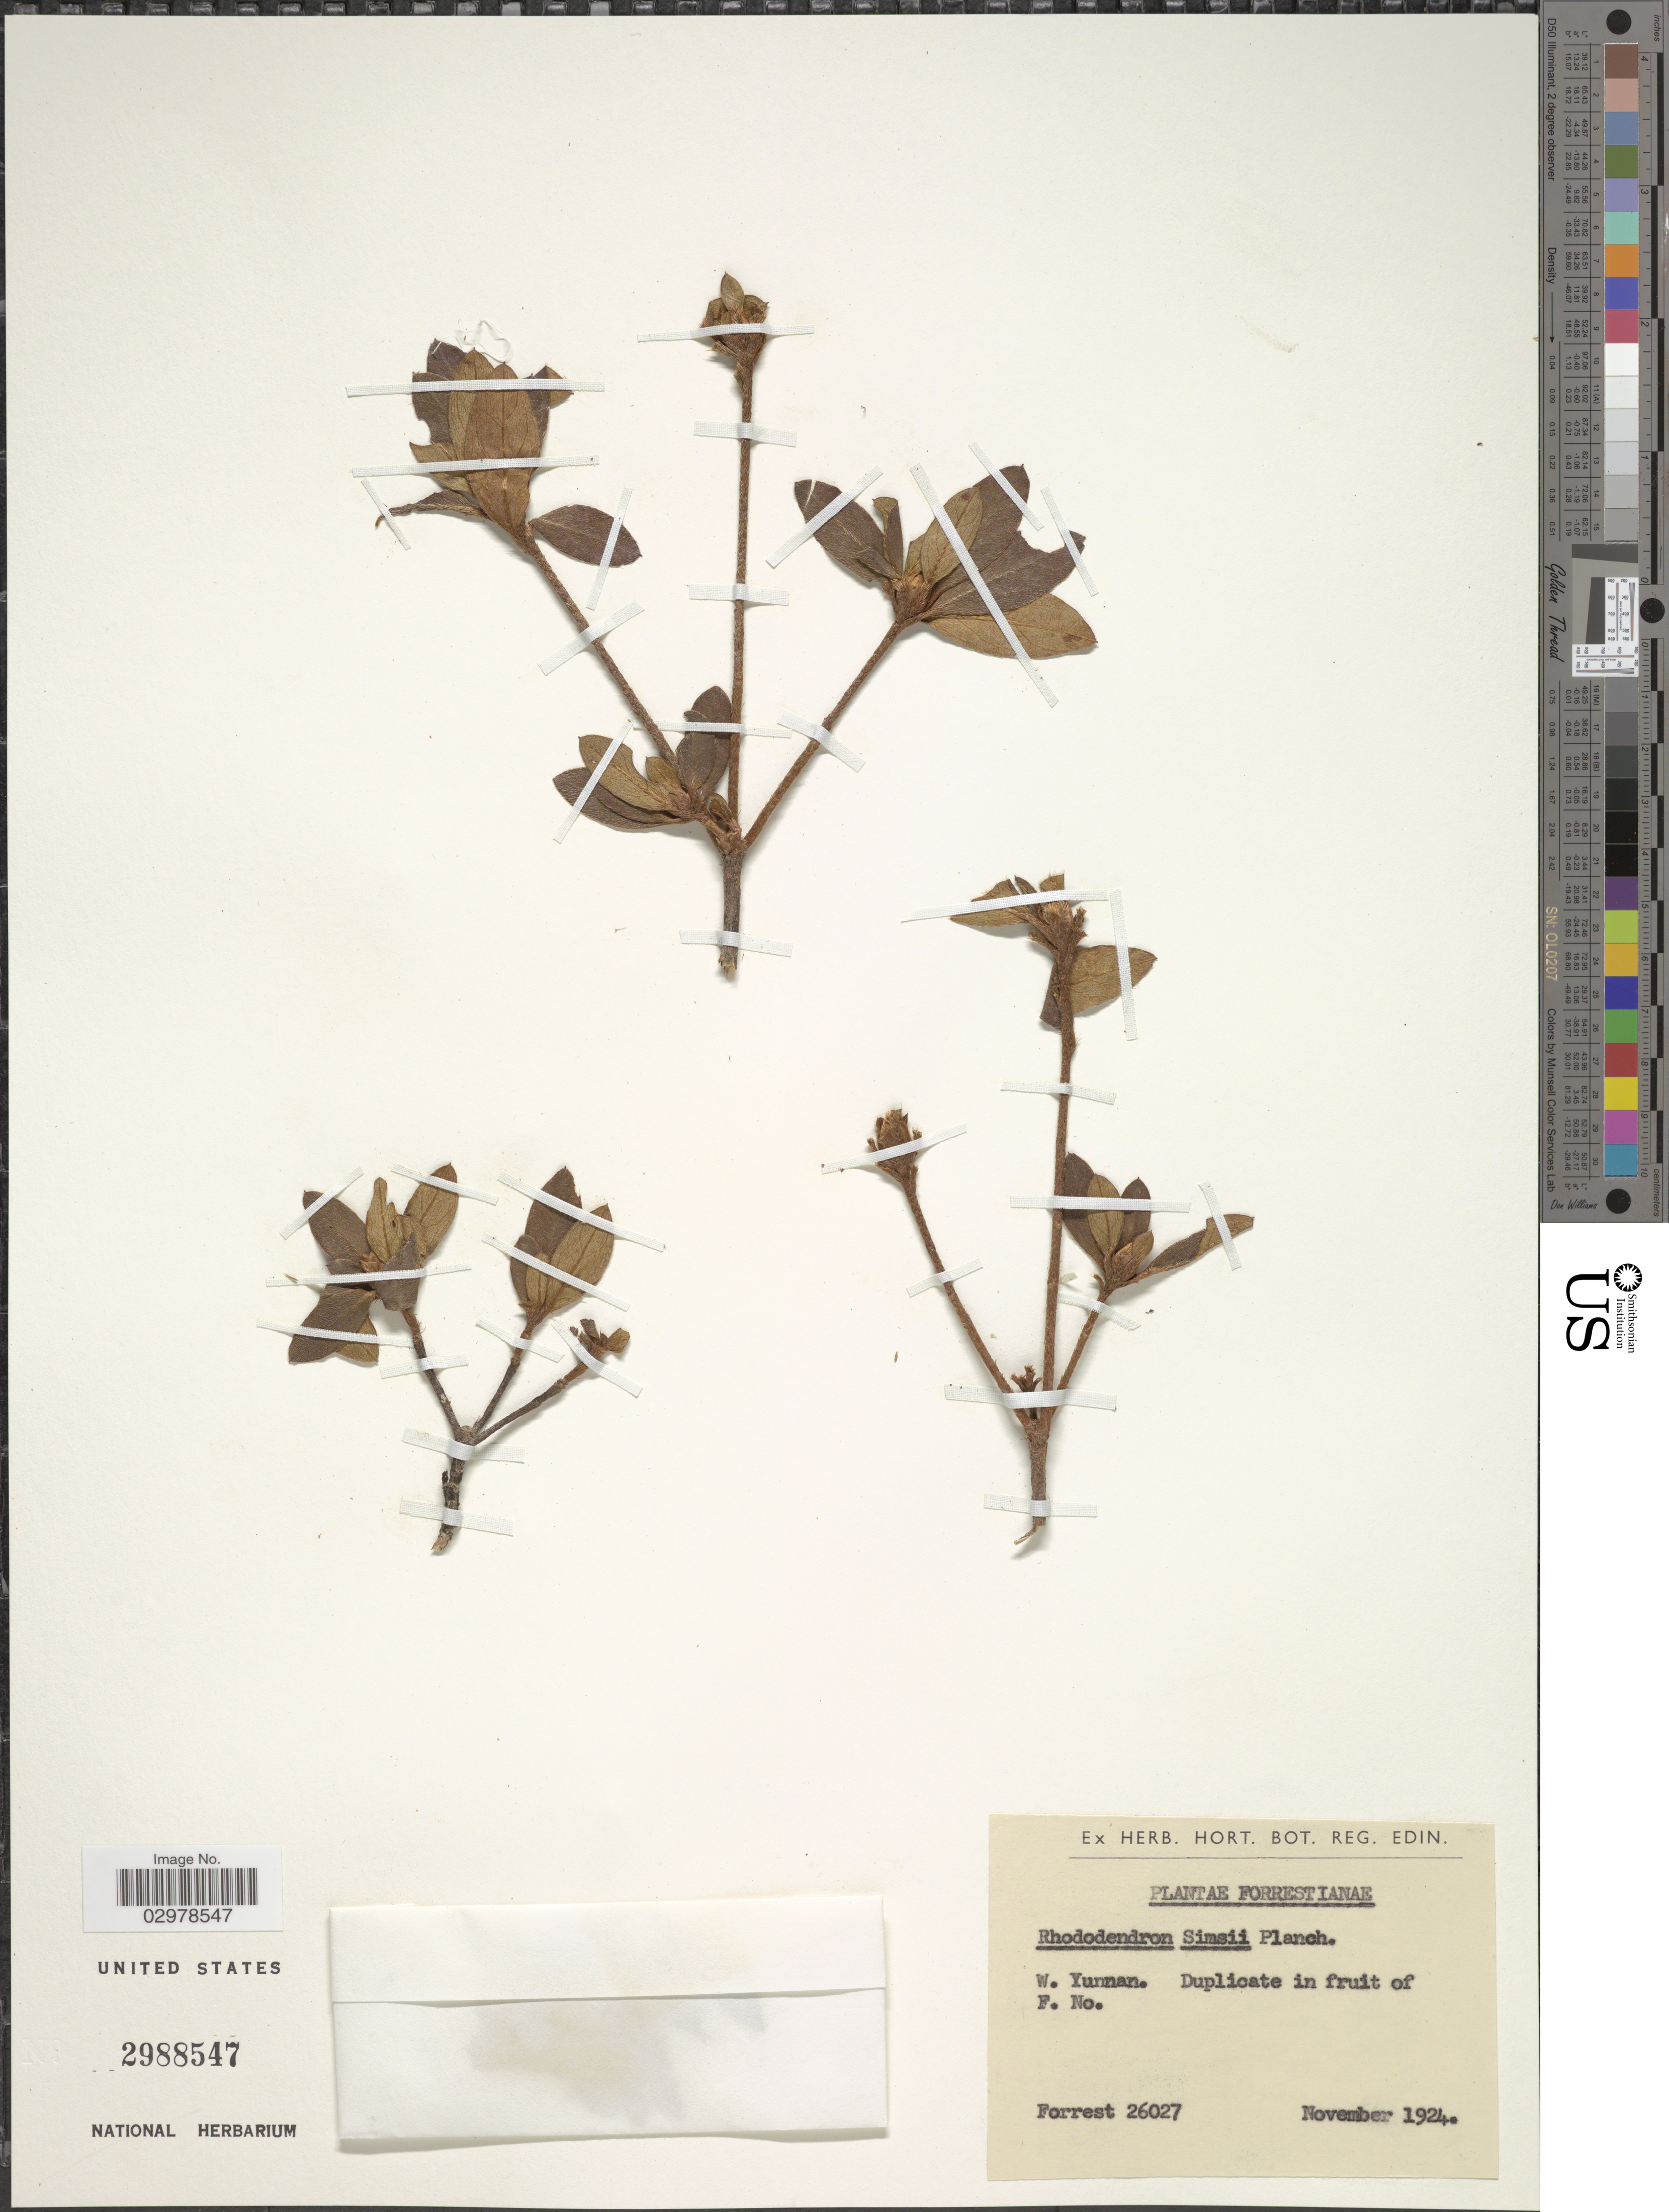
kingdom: Plantae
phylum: Tracheophyta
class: Magnoliopsida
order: Ericales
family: Ericaceae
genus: Rhododendron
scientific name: Rhododendron simsii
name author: Planch.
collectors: -. Forrest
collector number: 26027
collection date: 1924-11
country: China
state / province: Yunnan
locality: W. Yunnan.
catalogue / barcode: US 2988547